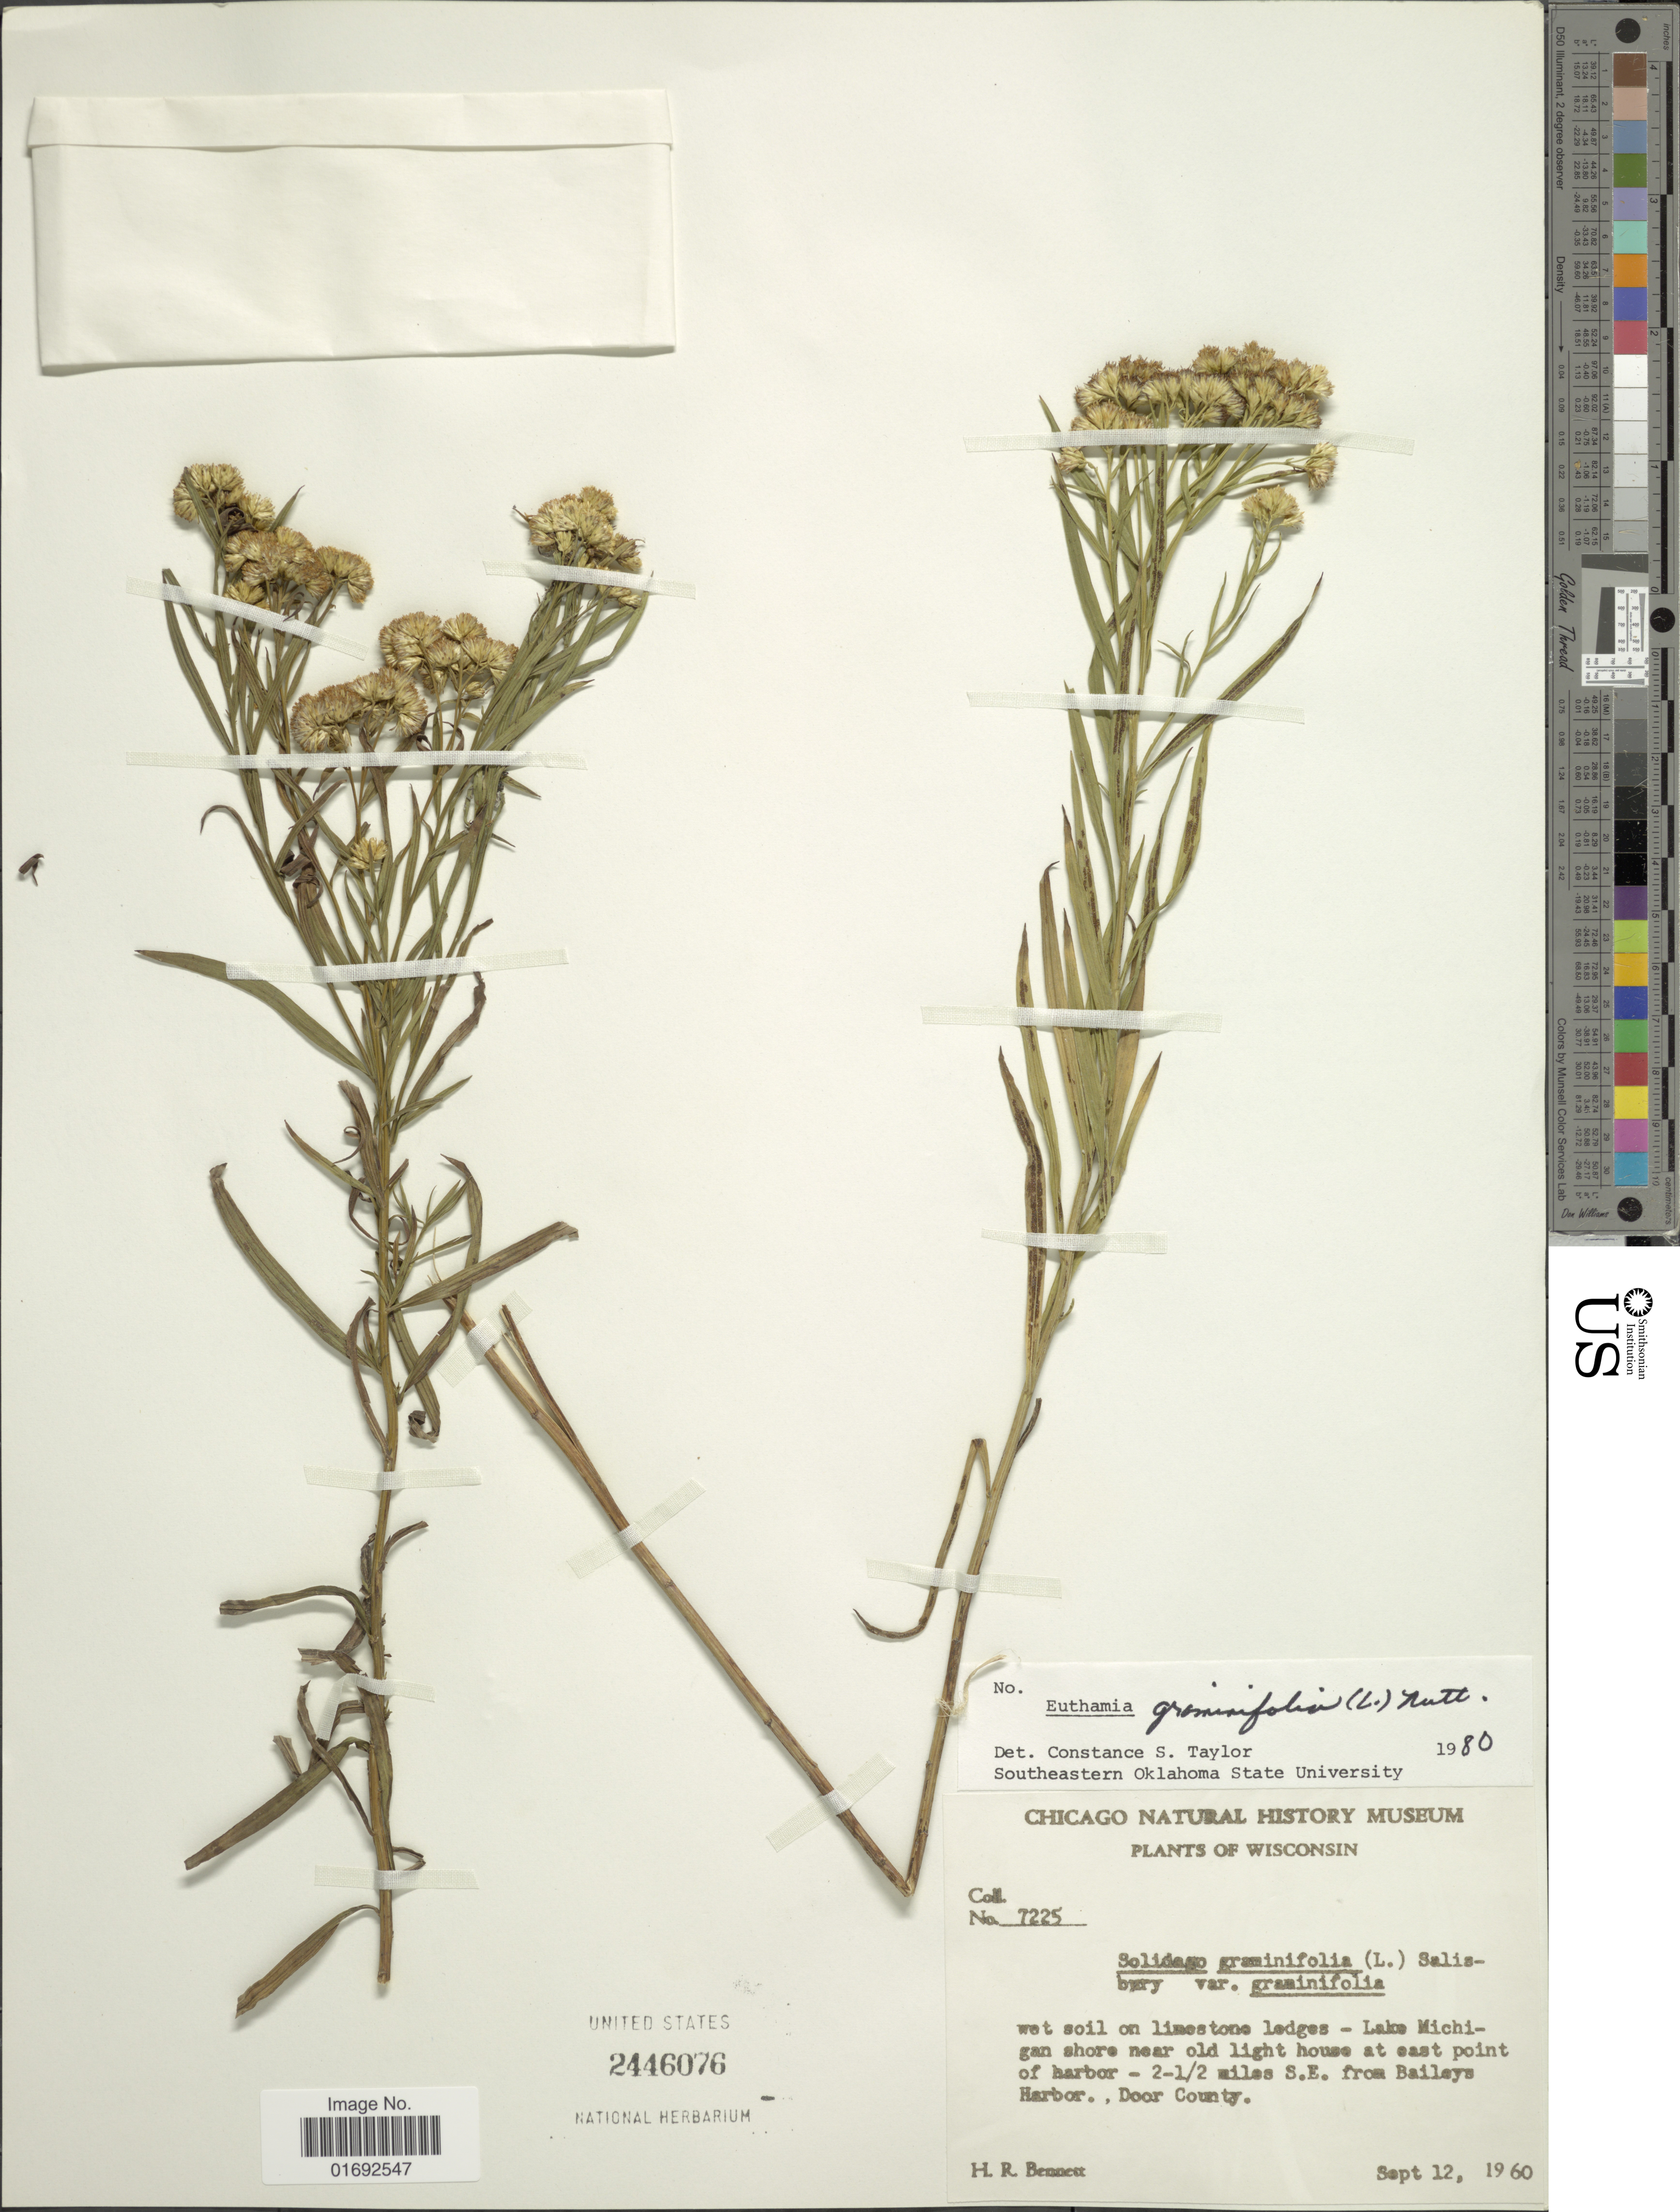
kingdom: Plantae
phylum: Tracheophyta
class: Magnoliopsida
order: Asterales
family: Asteraceae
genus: Euthamia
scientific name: Euthamia graminifolia var. major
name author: (Michx.) Moldenke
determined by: Urbatsch, Lowell E., Curator (LSU), Louisiana State University (UNITED STATES)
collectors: H. R. Bennett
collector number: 7225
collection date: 1960-09-12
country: United States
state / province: Wisconsin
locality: Lake Michigan shore near old light house at east point of harbor, 2-1/2 miles S. E. from Baileys Harbor, Door County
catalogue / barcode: US 2446076